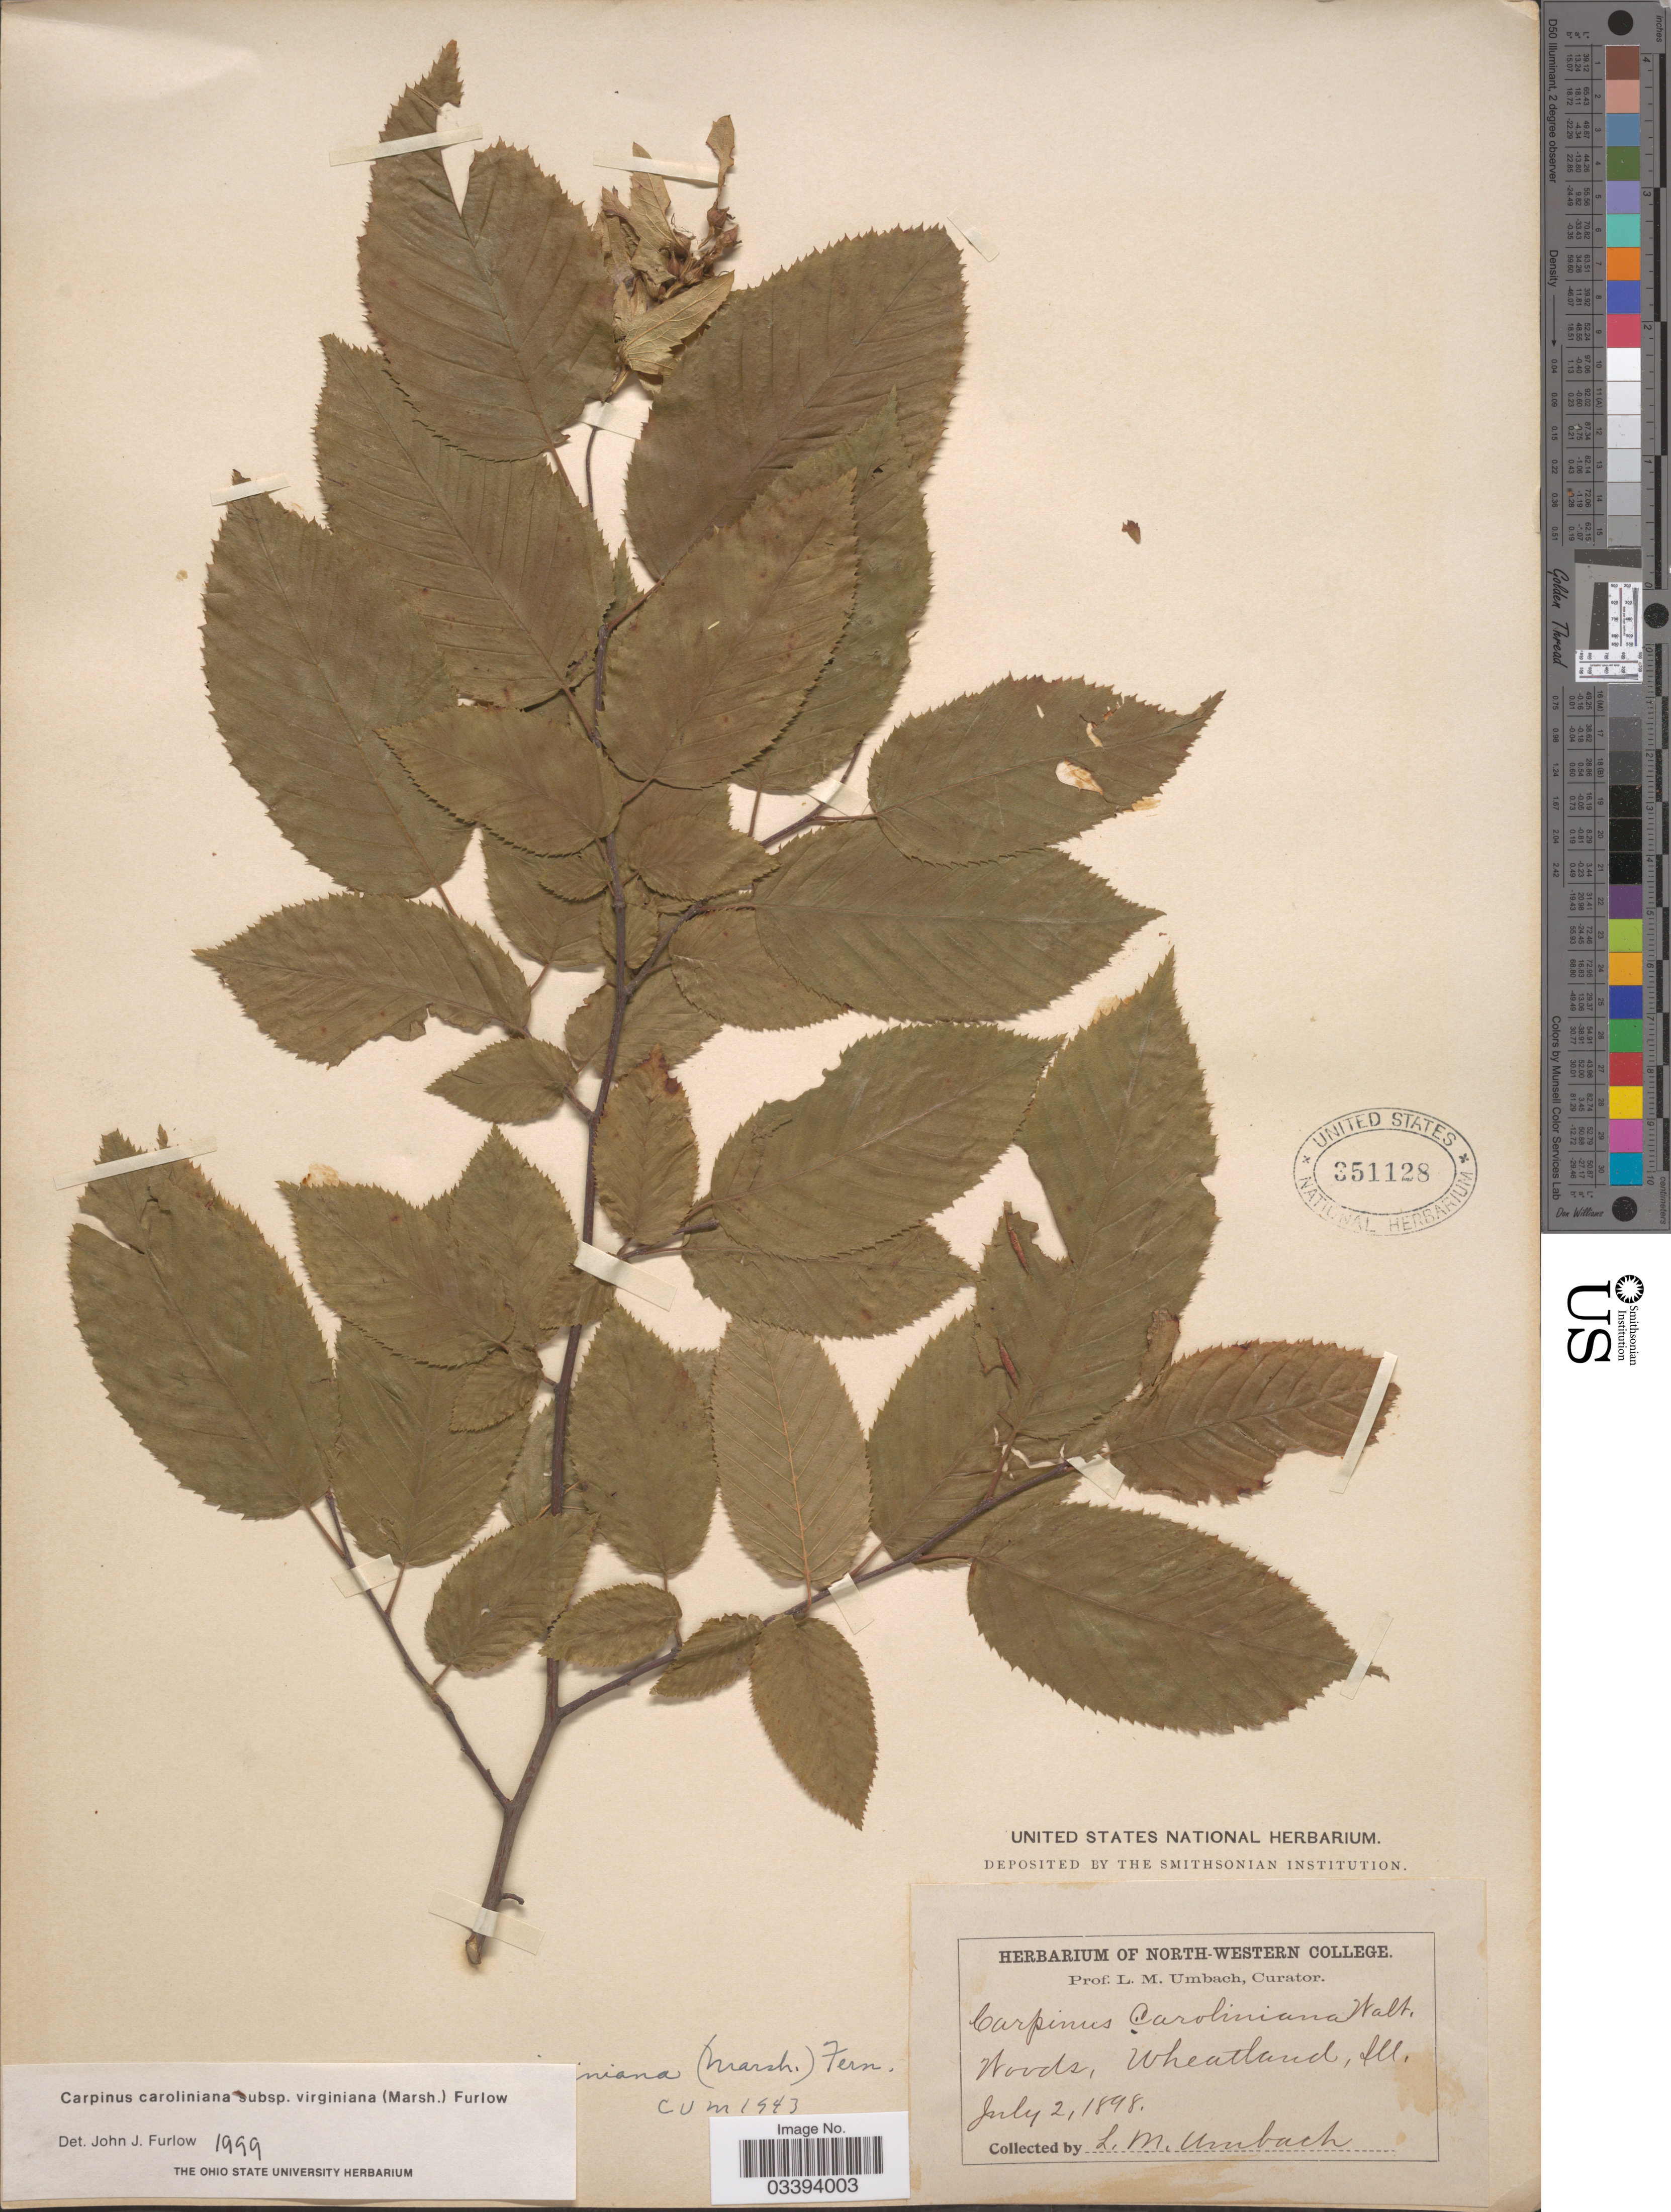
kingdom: Plantae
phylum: Tracheophyta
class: Magnoliopsida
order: Fagales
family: Betulaceae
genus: Carpinus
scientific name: Carpinus caroliniana var. virginiana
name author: (Marshall) Fernald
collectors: L. M. Umbach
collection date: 1898-07-02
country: United States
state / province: Illinois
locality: Wheatland.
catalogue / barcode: US 351128